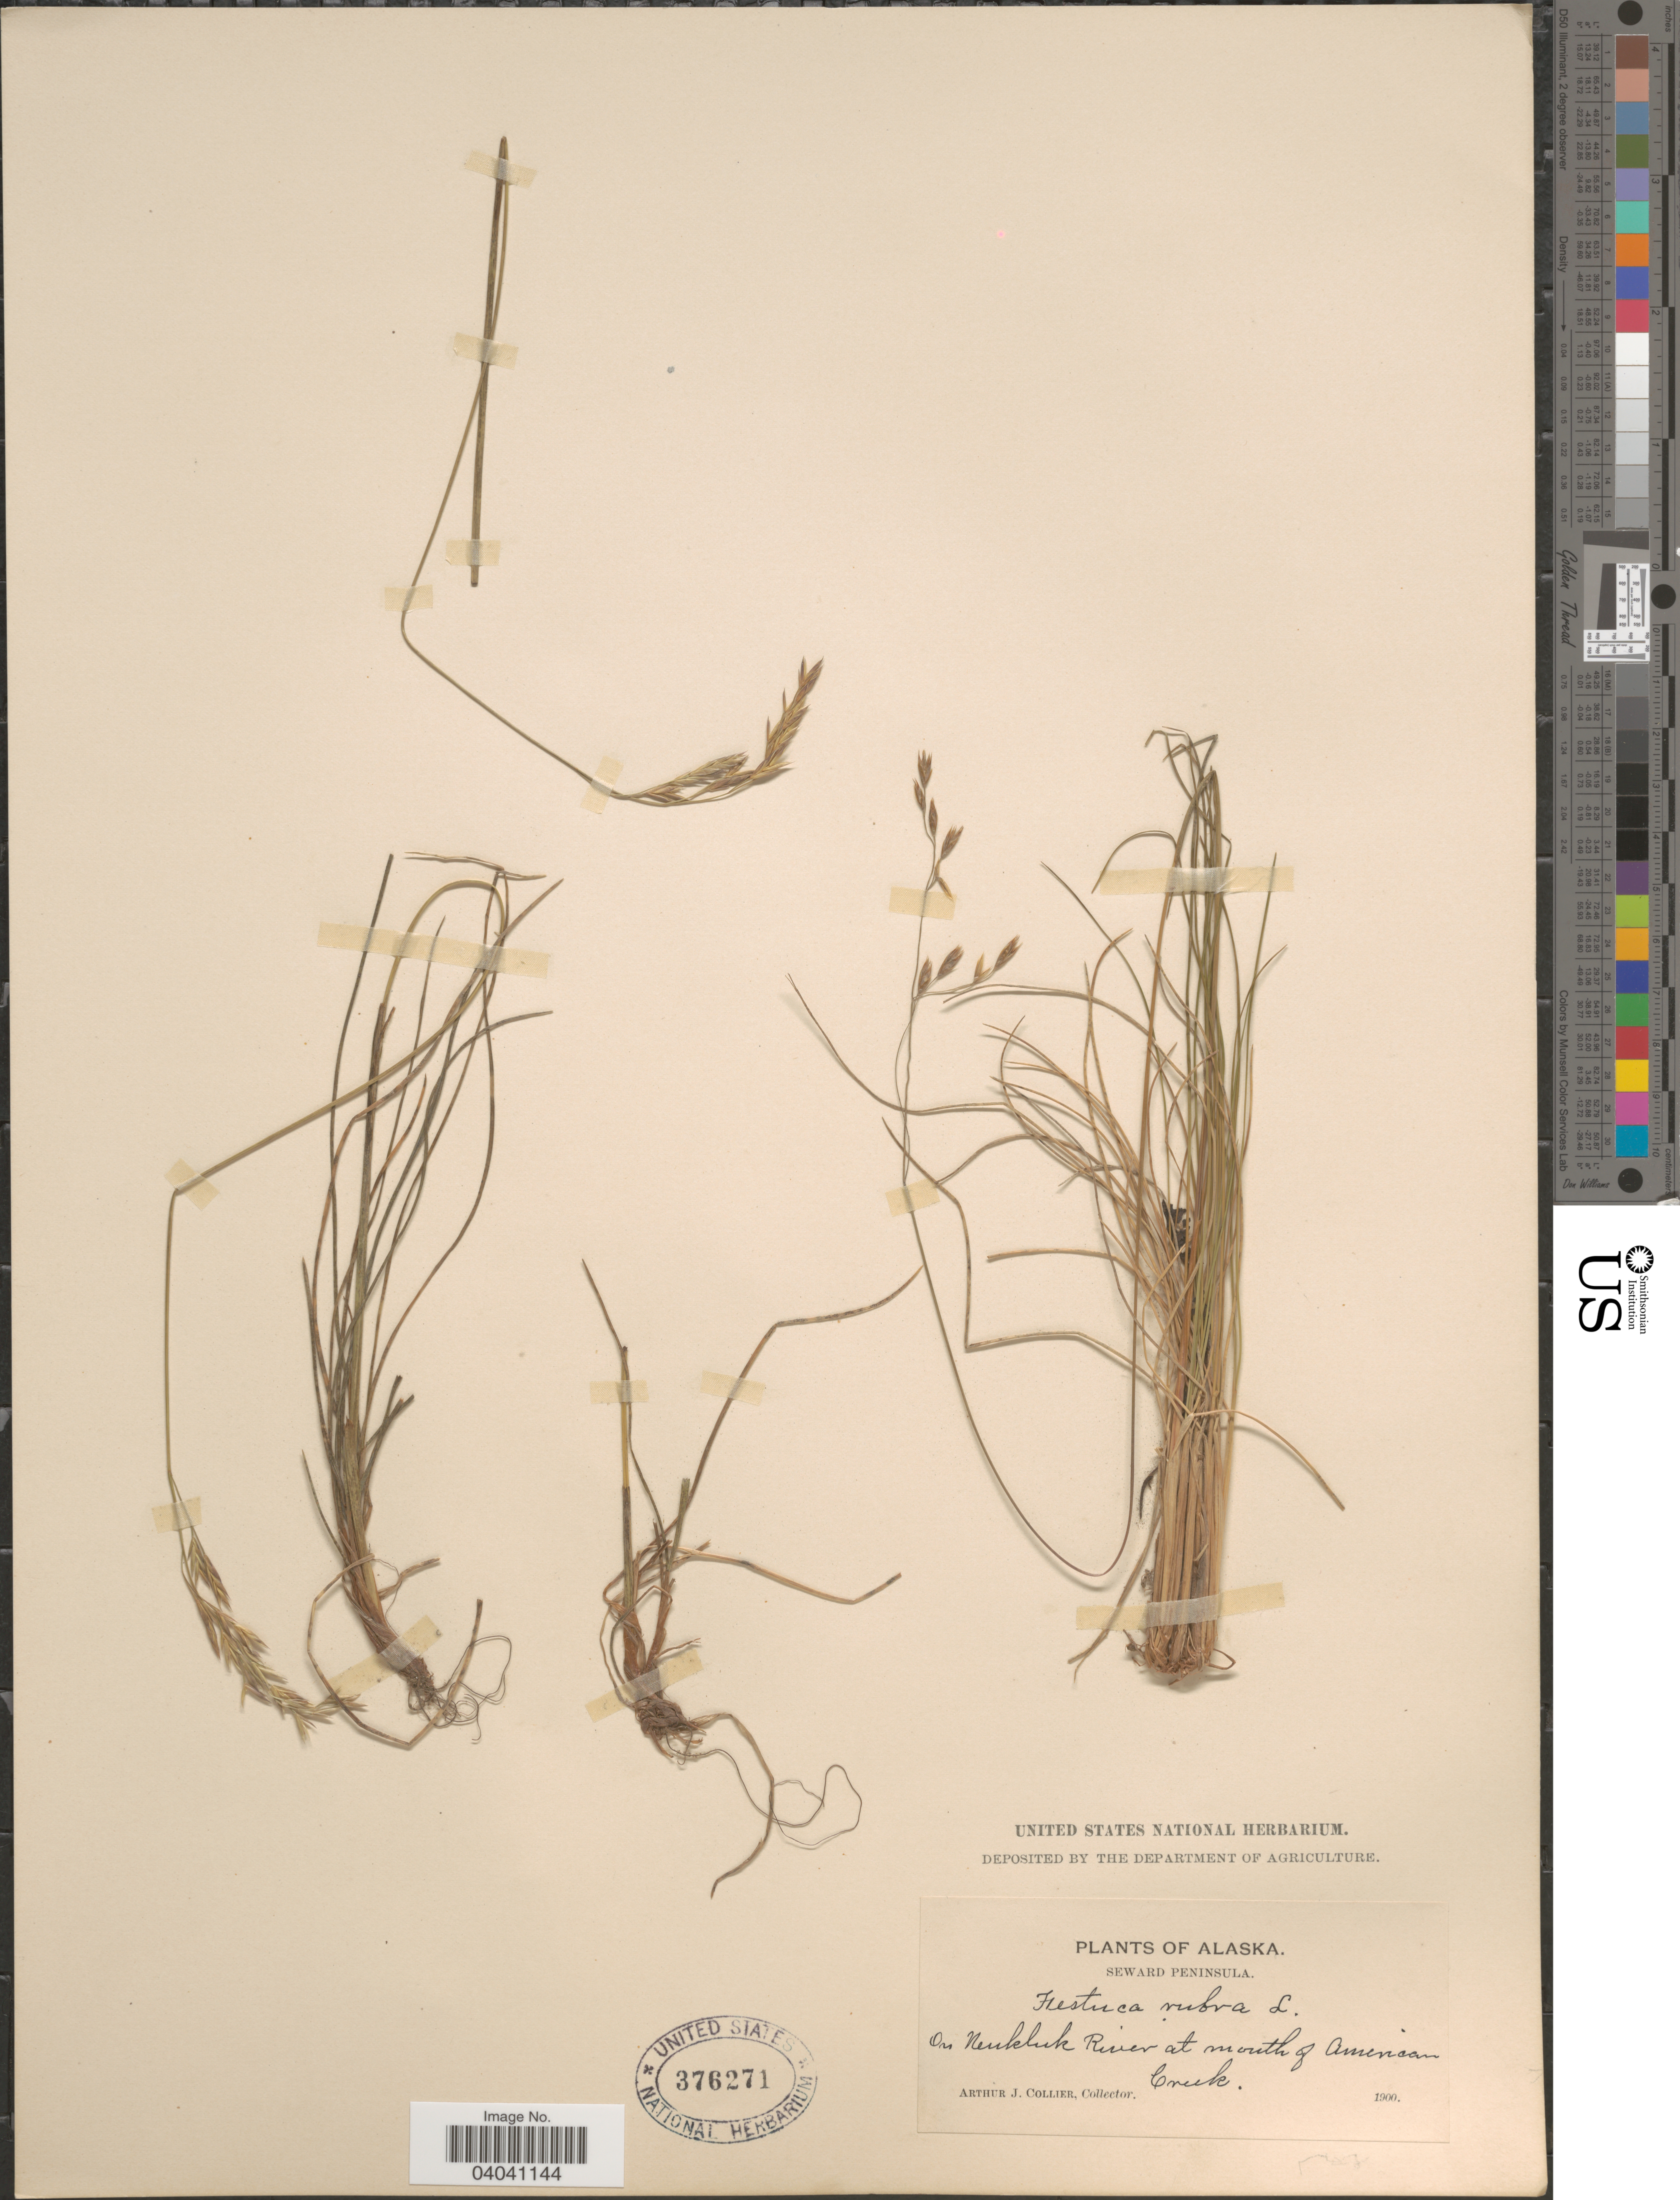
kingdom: Plantae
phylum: Tracheophyta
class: Liliopsida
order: Poales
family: Poaceae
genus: Festuca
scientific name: Festuca altaica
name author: Trin.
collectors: A. Collier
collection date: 1900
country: United States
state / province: Alaska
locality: Seward Peninsula. On Neukluk River at mouth of American Creek.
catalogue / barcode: US 376271